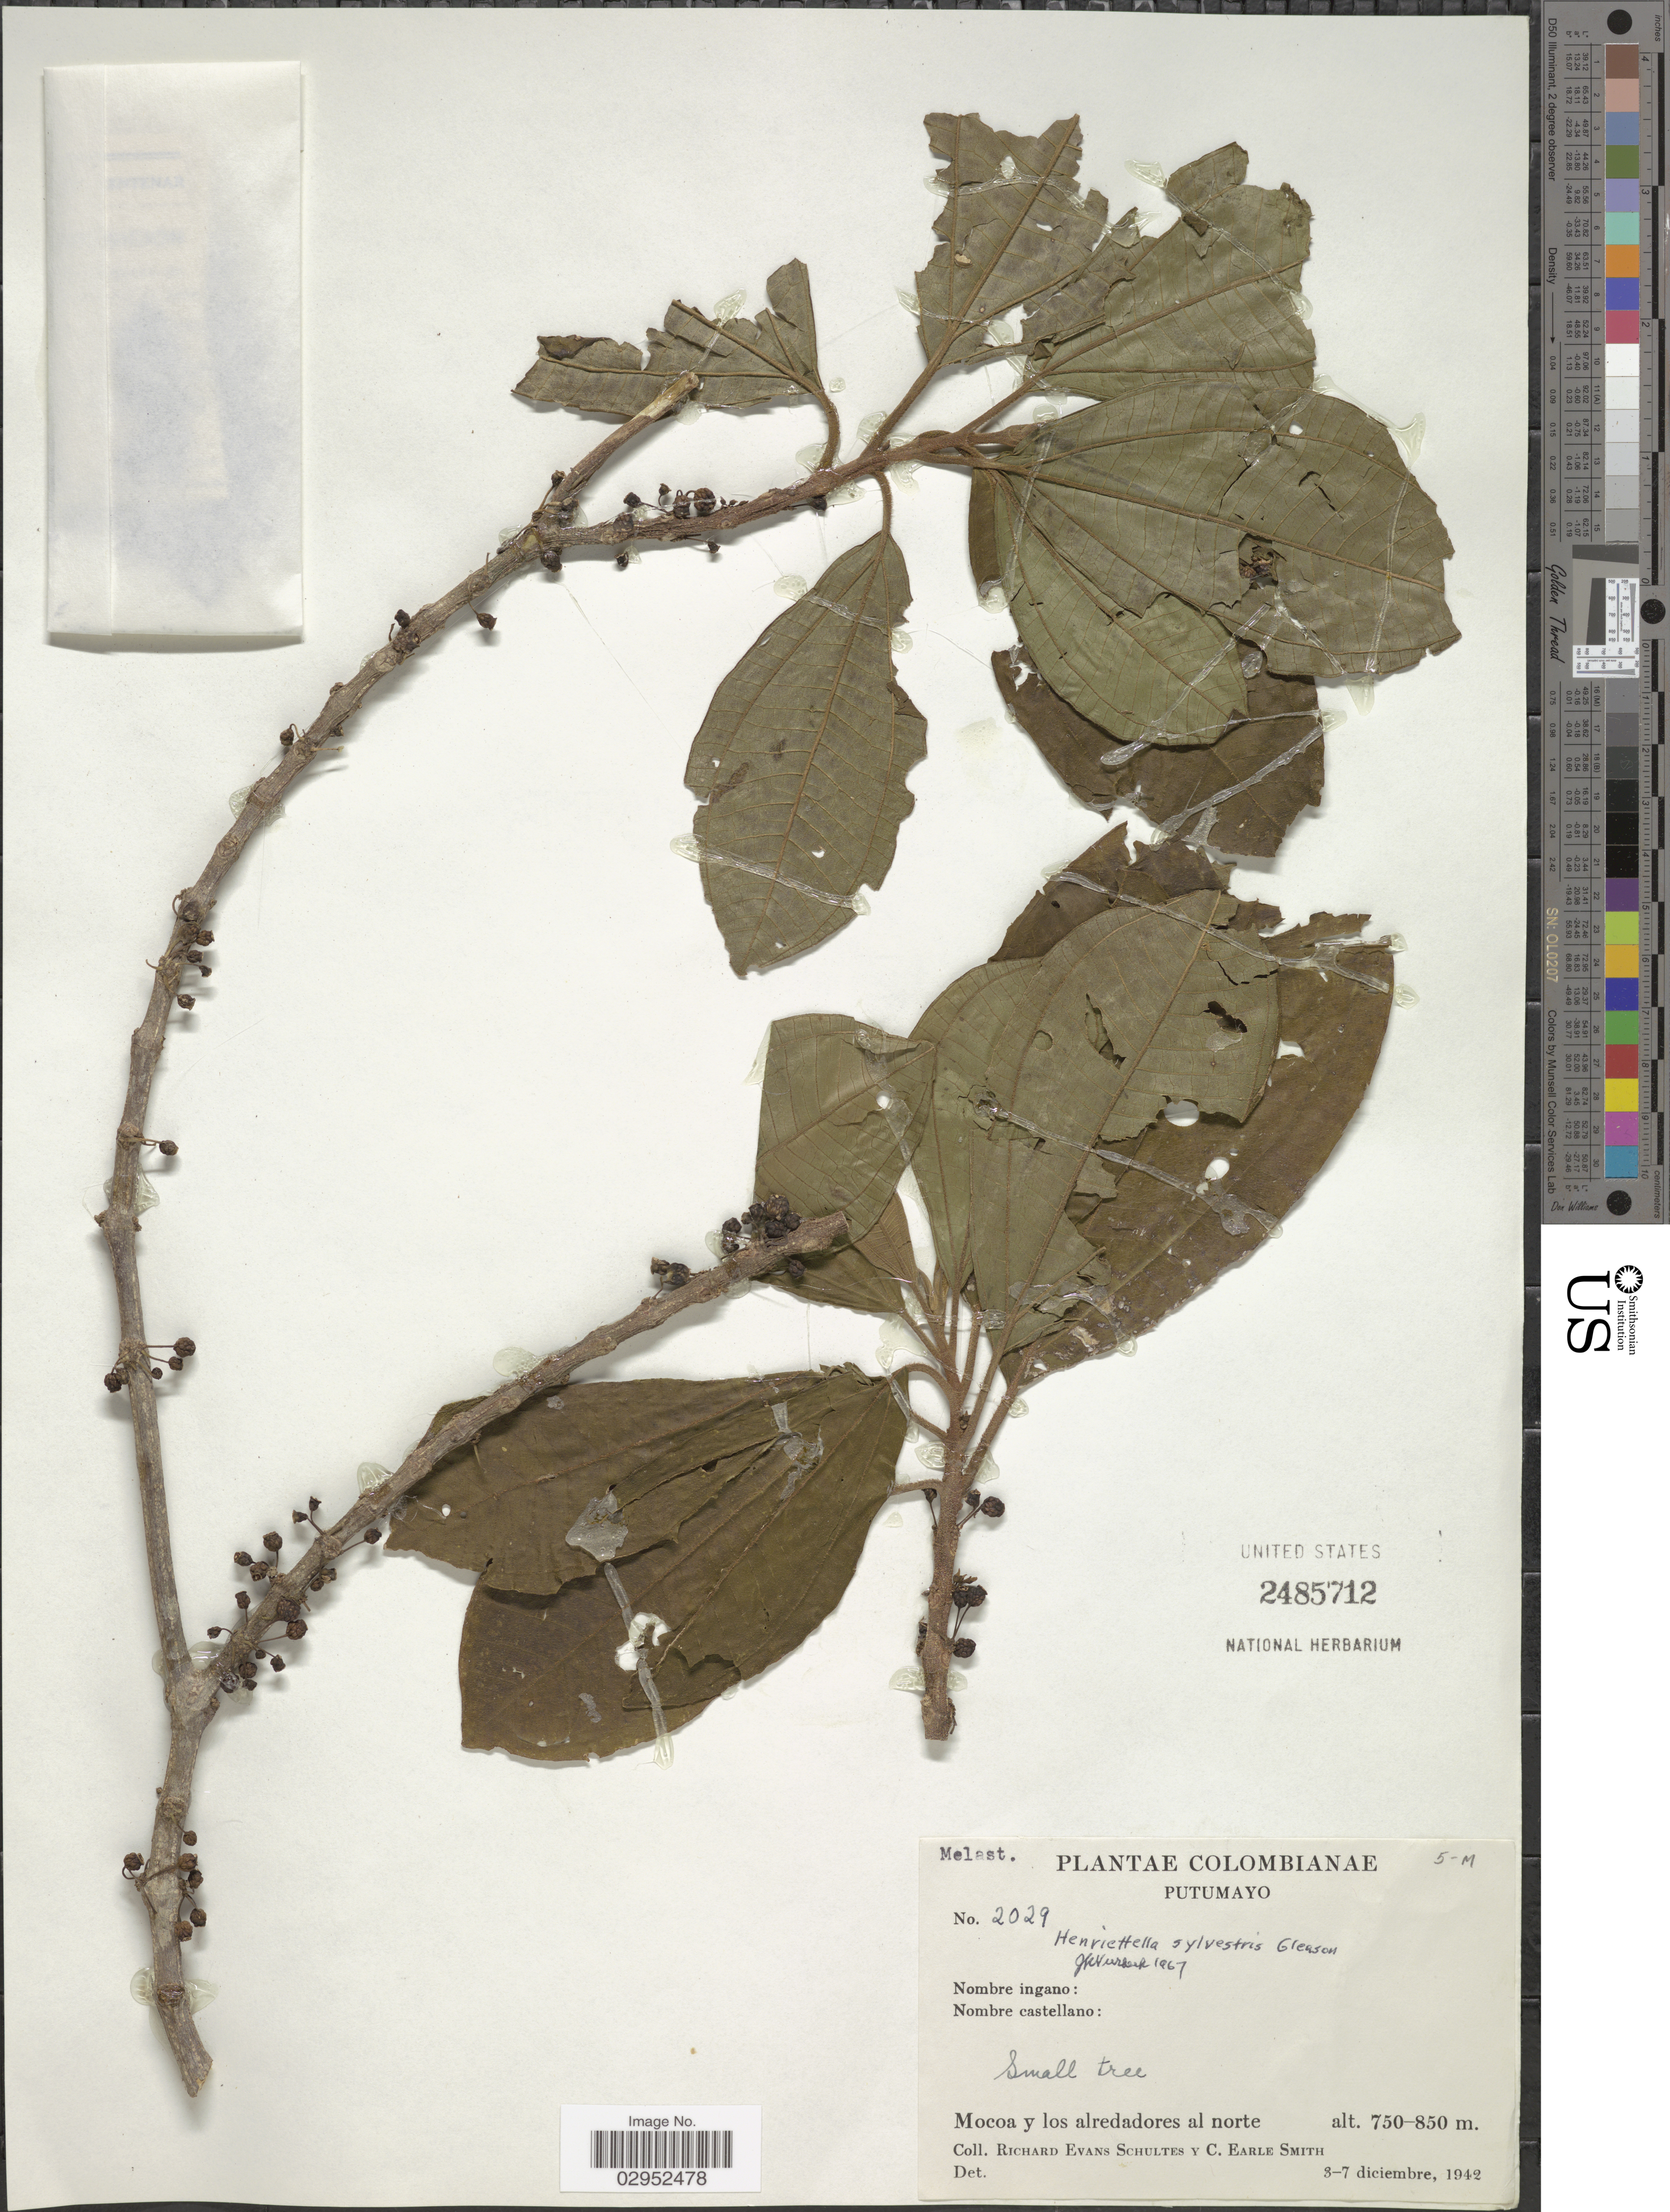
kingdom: Plantae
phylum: Tracheophyta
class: Magnoliopsida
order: Myrtales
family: Melastomataceae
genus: Henriettea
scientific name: Henriettea fascicularis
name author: (Sw.) M. Gómez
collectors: R. E. Schultes & C. E. Smith Jr.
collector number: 2029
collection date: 1942-12-03/1942-12-07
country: Colombia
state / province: Putumayo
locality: Mocoa y los alredadores al norte.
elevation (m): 750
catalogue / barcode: US 2485712